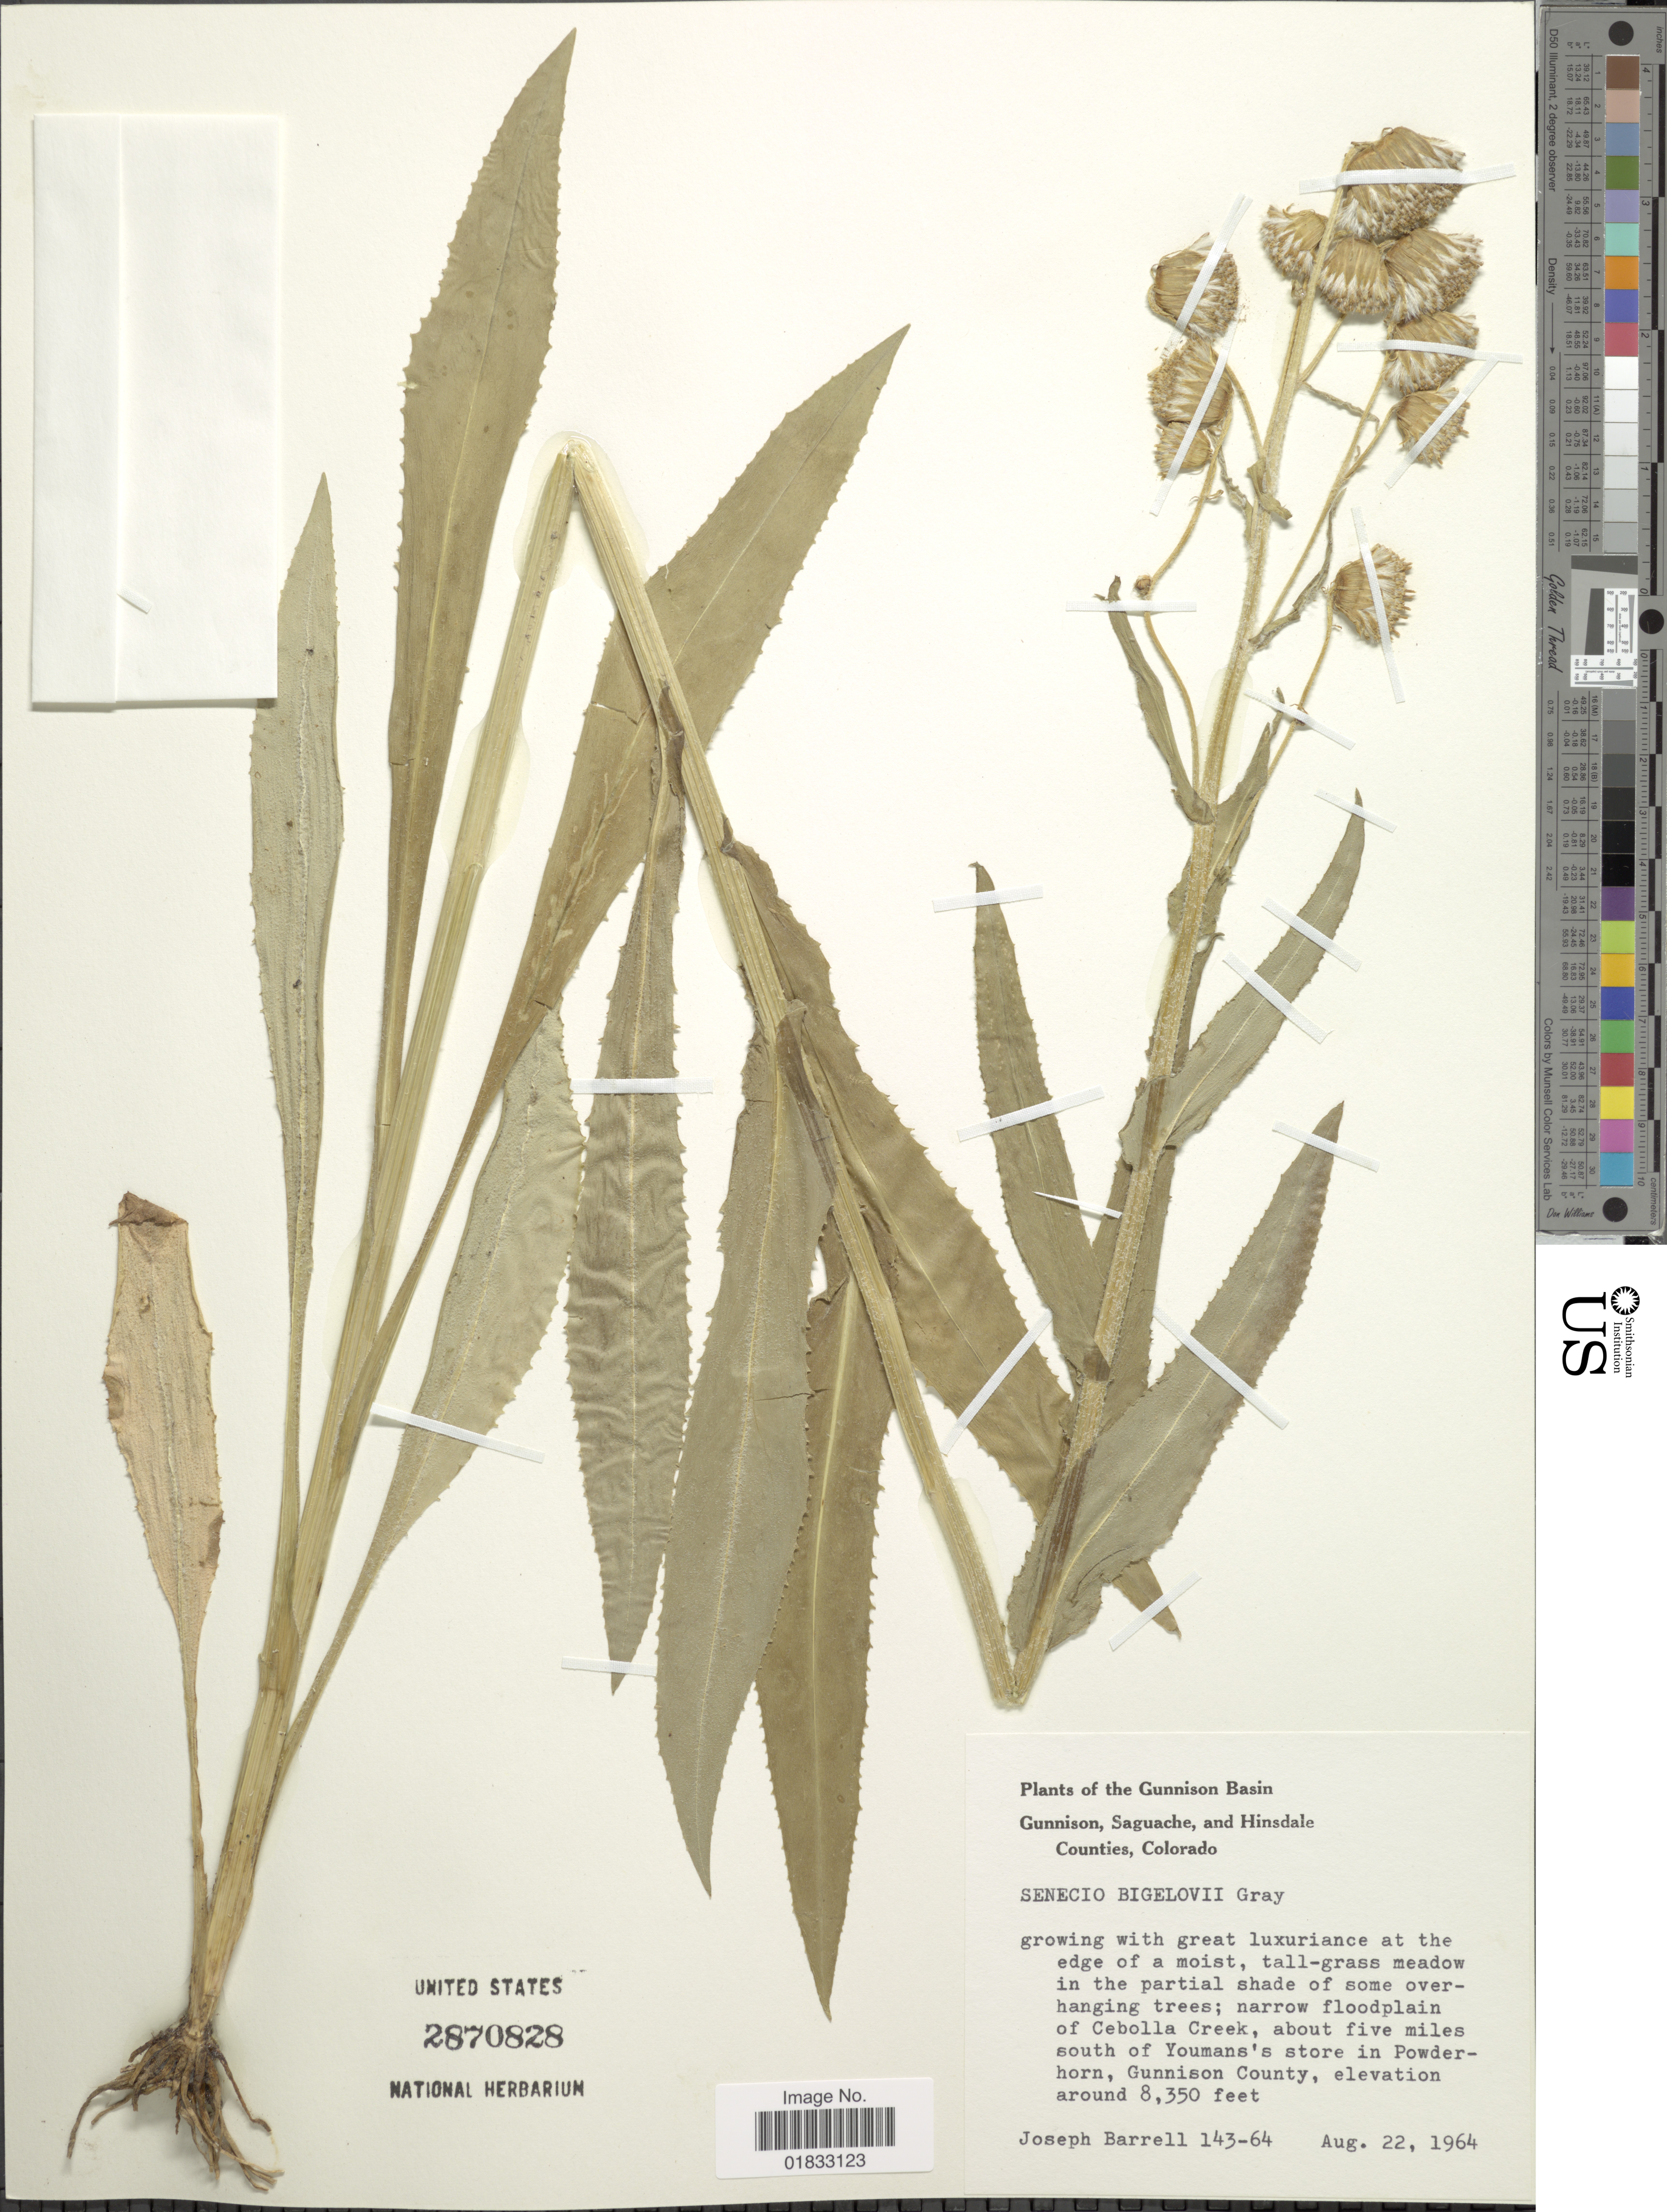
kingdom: Plantae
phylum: Tracheophyta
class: Magnoliopsida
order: Asterales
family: Asteraceae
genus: Senecio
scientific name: Senecio bigelovii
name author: A. Gray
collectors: J. Barrell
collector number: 143-64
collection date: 1964-08-22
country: United States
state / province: Colorado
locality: Gunnison, Saguache, and Hinsdale Counties, narrow floodplain of Cebolla Creek, about five miles south of Youmans's store in Powderhorn, Gunnison County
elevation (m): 2545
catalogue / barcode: US 2870828